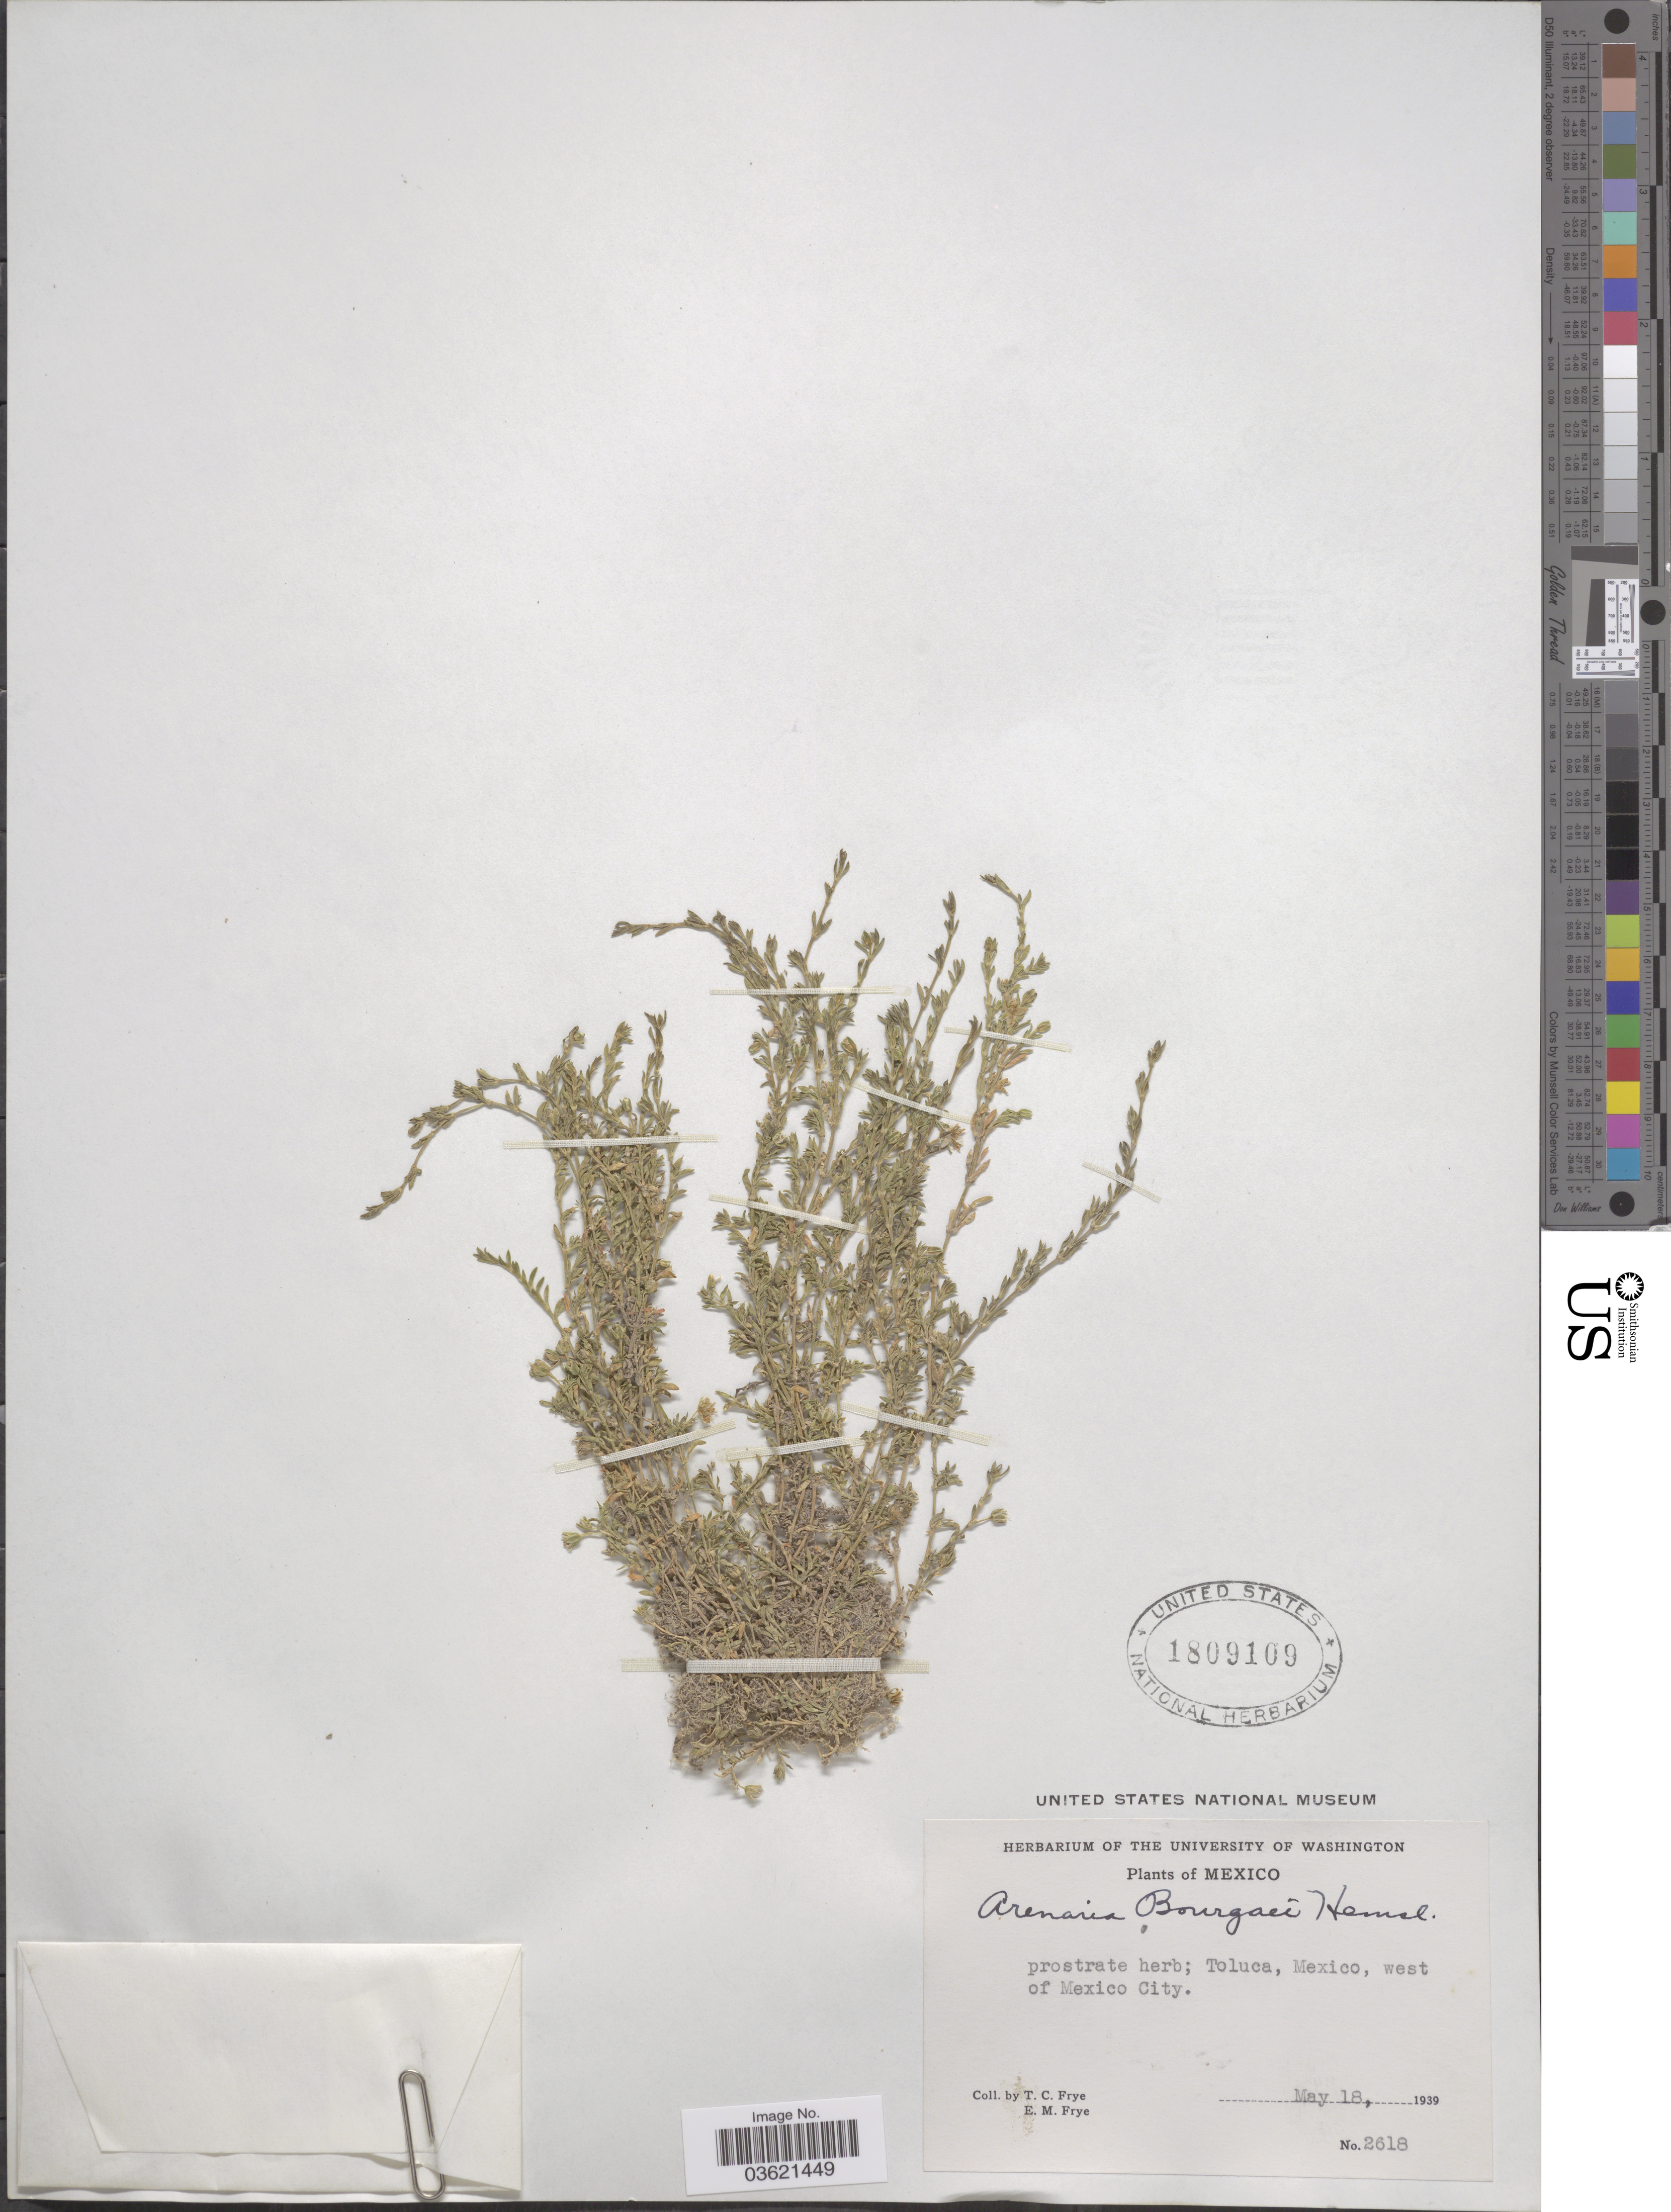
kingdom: Plantae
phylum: Tracheophyta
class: Magnoliopsida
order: Caryophyllales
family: Caryophyllaceae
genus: Arenaria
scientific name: Arenaria bourgaei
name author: Hemsl.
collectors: T. C. Frye & E. Frye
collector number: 2618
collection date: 1939-05-18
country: Mexico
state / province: México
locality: Toluca, west of Mexico City.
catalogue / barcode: US 1809109